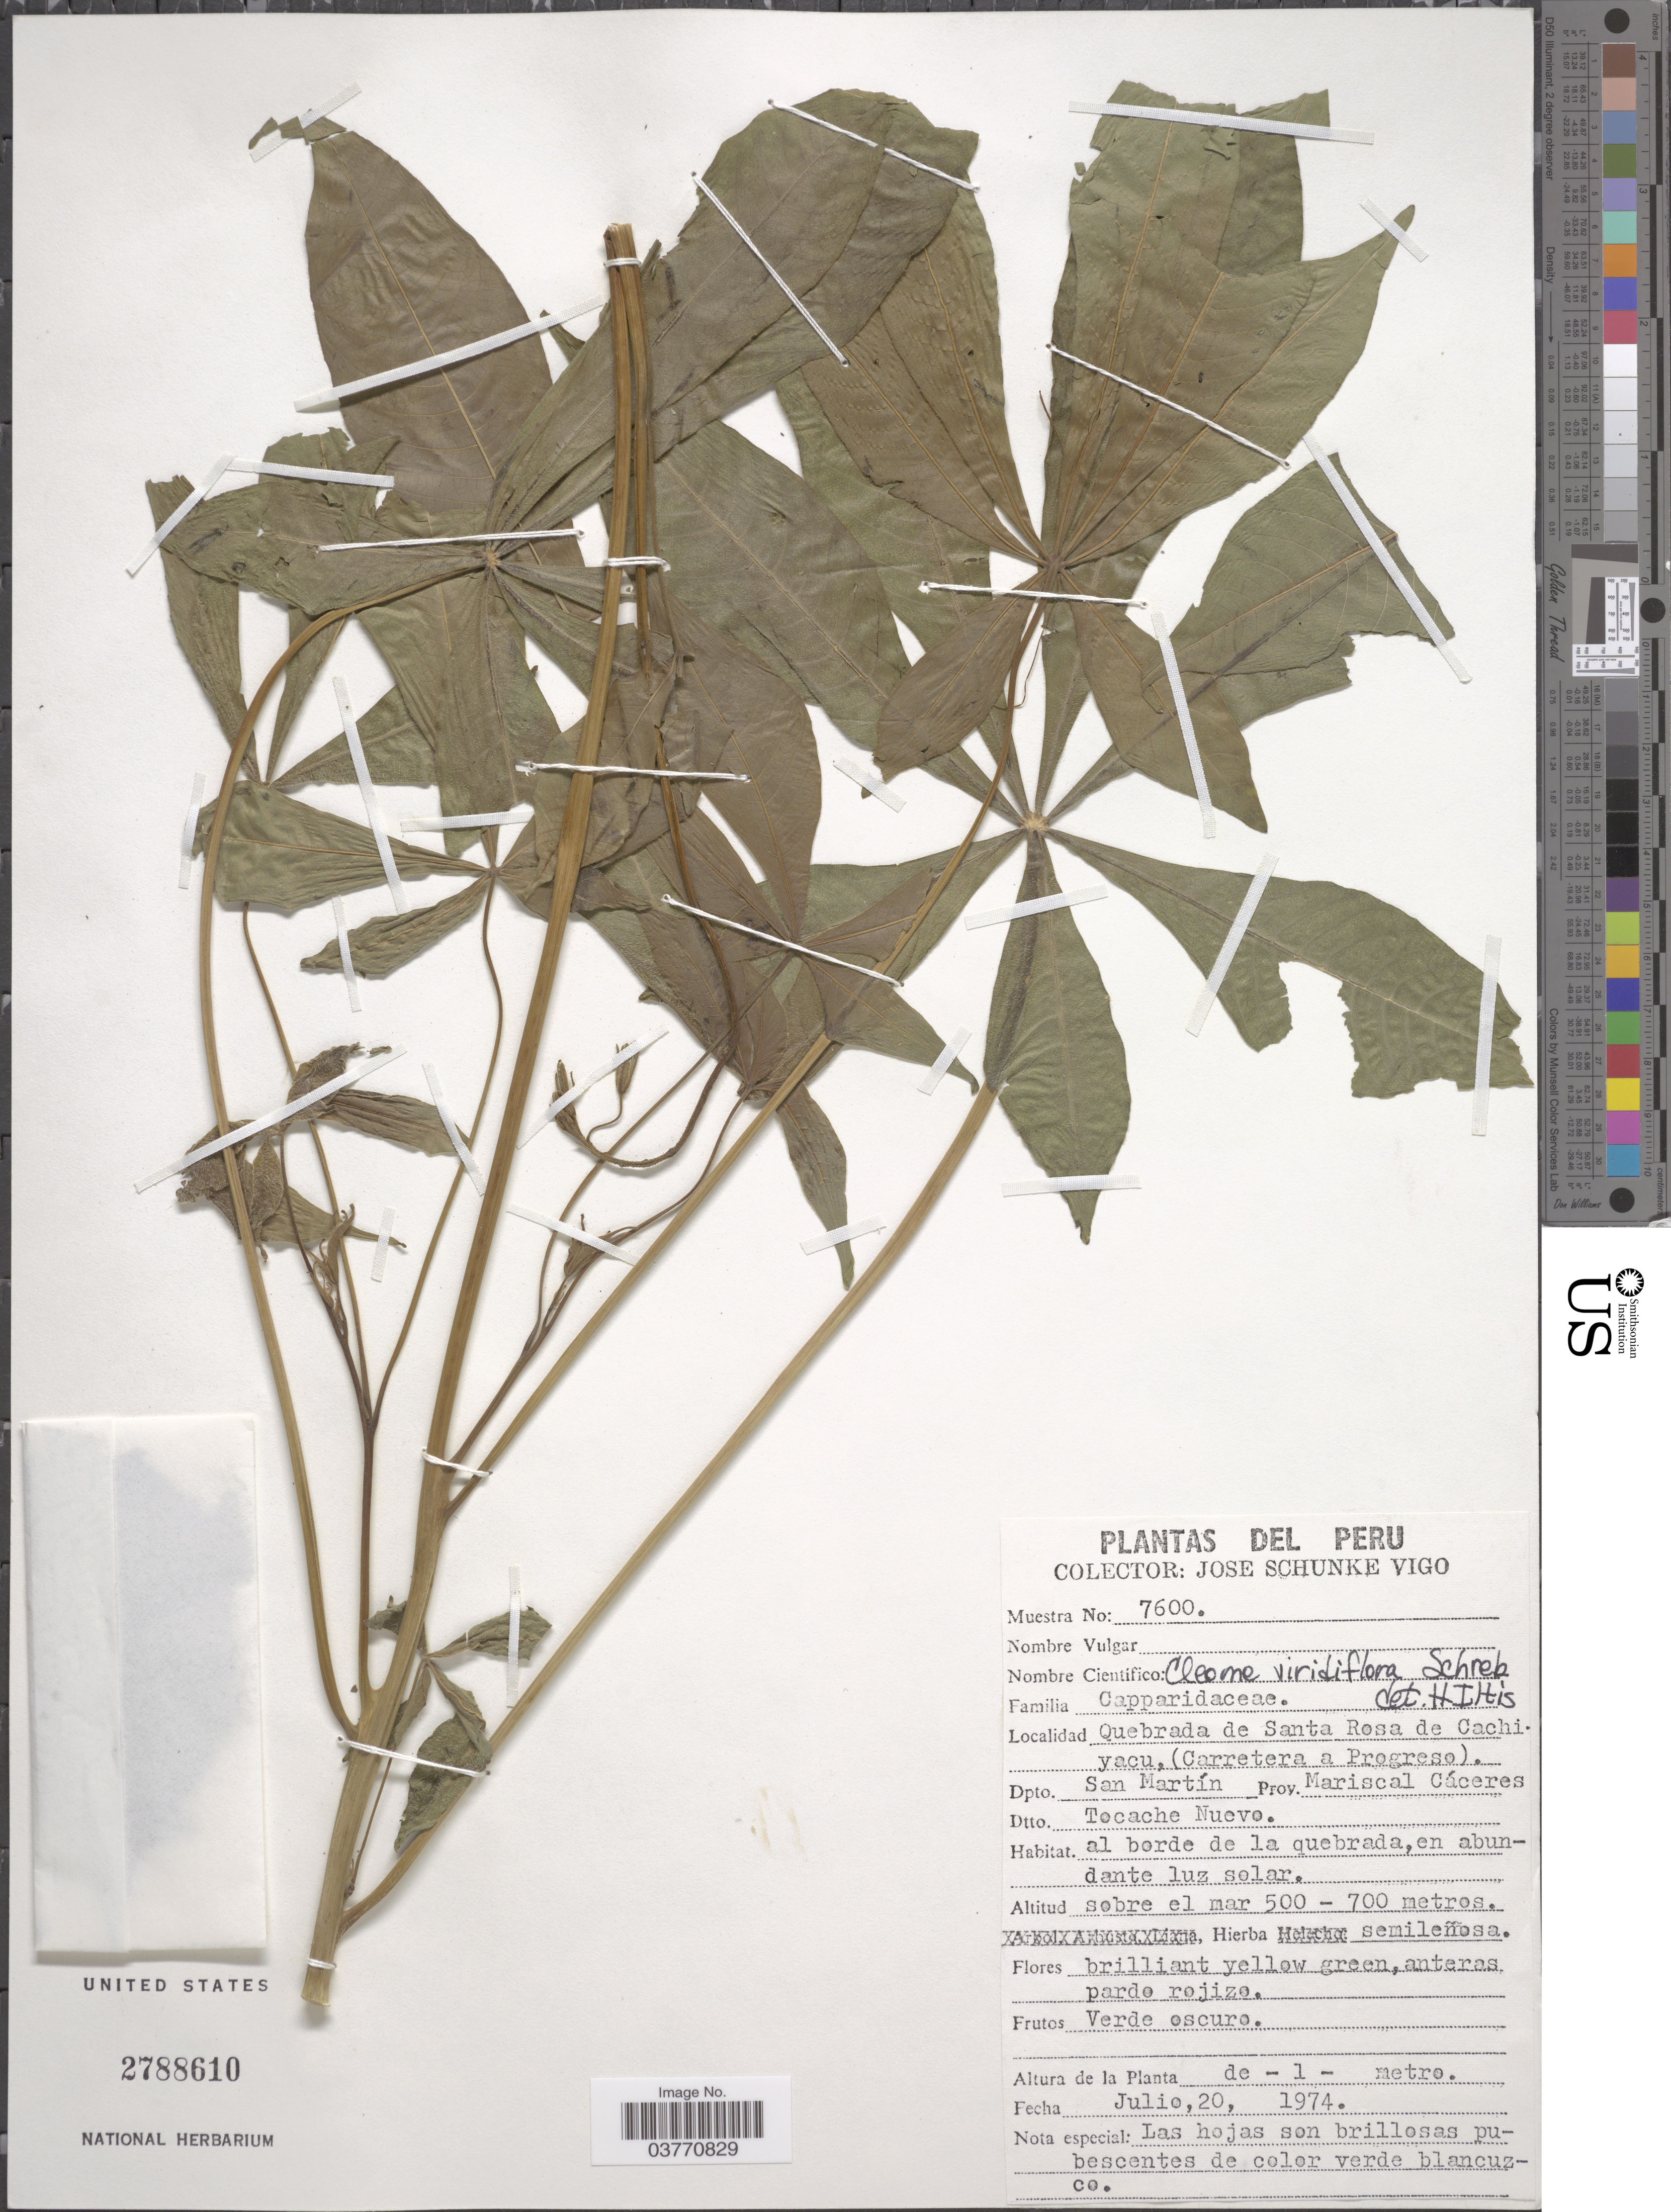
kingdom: Plantae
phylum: Tracheophyta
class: Magnoliopsida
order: Brassicales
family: Cleomaceae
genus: Melidiscus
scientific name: Melidiscus gigantea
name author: (L.) Raf.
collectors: J. Schunke Vigo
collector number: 7600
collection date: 1974-07-20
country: Peru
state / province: San Martín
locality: Quebrada de Santa Rosa de Cachiyacu, (Carretera a Progreso). Dpto.San Martín. Prov. Mariscal Cáceres. Dtto. Tocache Nuevo.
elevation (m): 500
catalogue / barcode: US 2788610